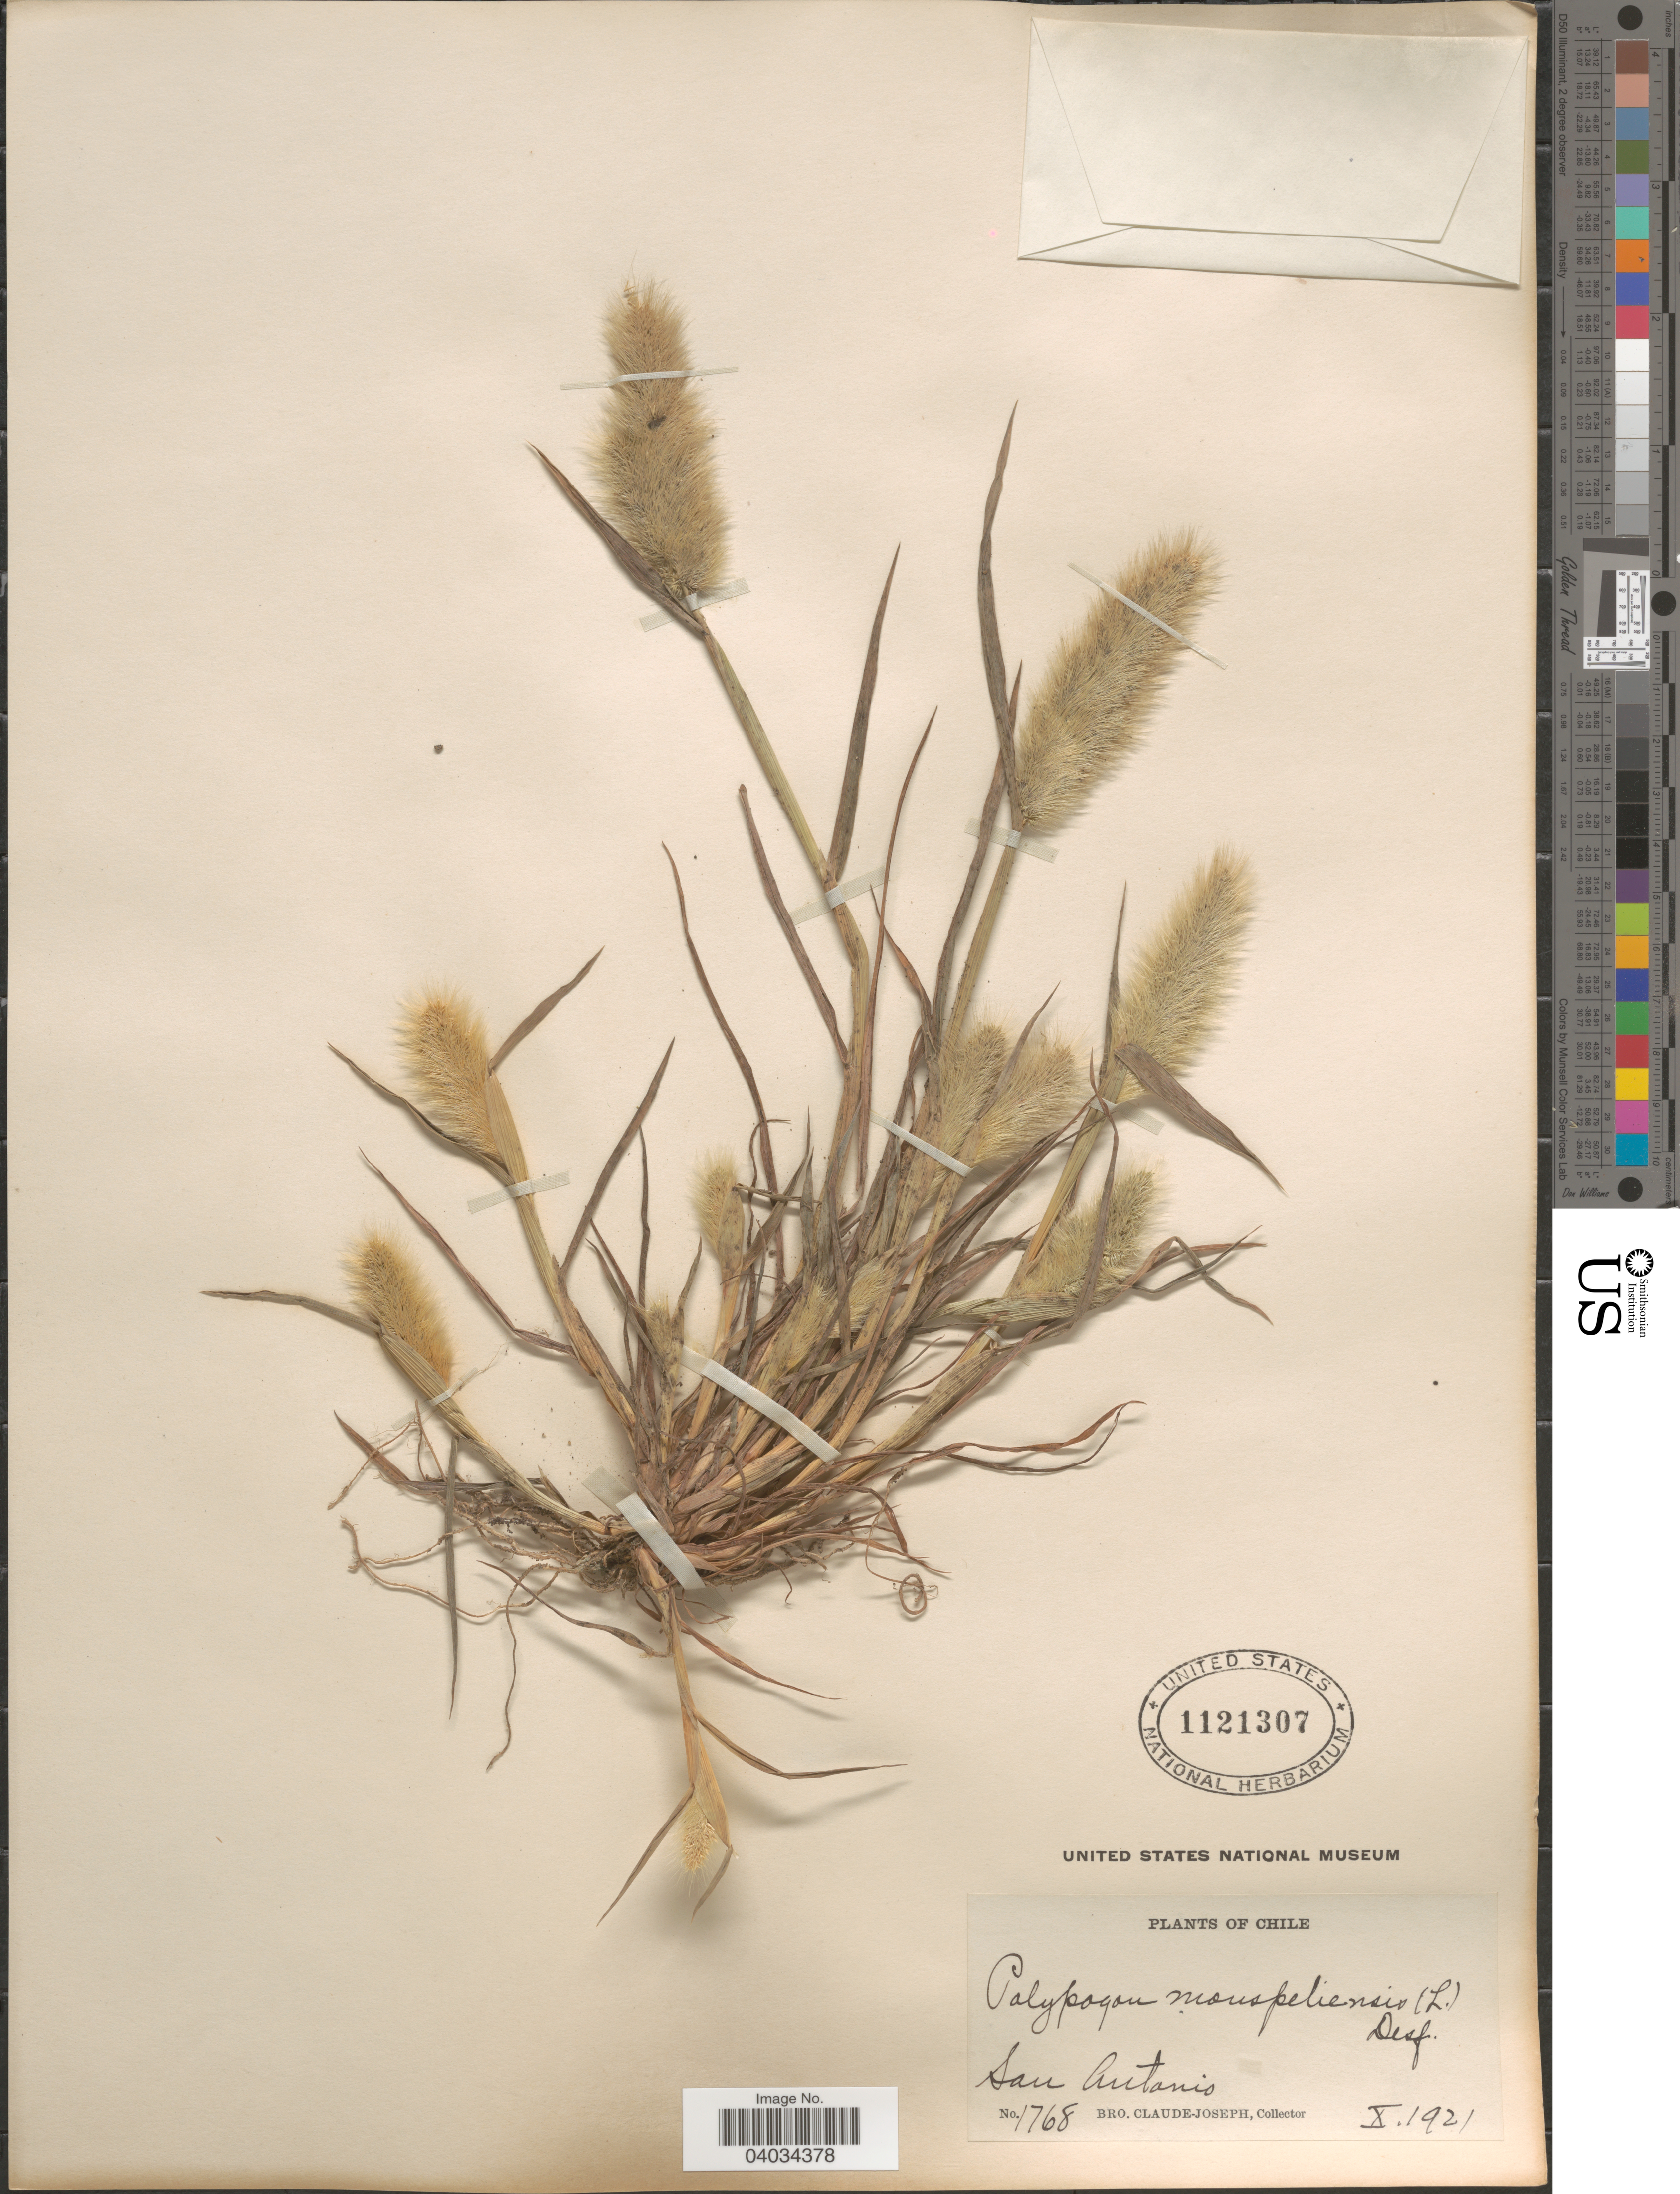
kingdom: Plantae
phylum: Tracheophyta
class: Liliopsida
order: Poales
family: Poaceae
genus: Polypogon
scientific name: Polypogon monspeliensis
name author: (L.) Desf.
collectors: Bro. Claude-Joseph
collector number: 1768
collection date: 1921-10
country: Chile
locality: San Antonio.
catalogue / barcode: US 1121307